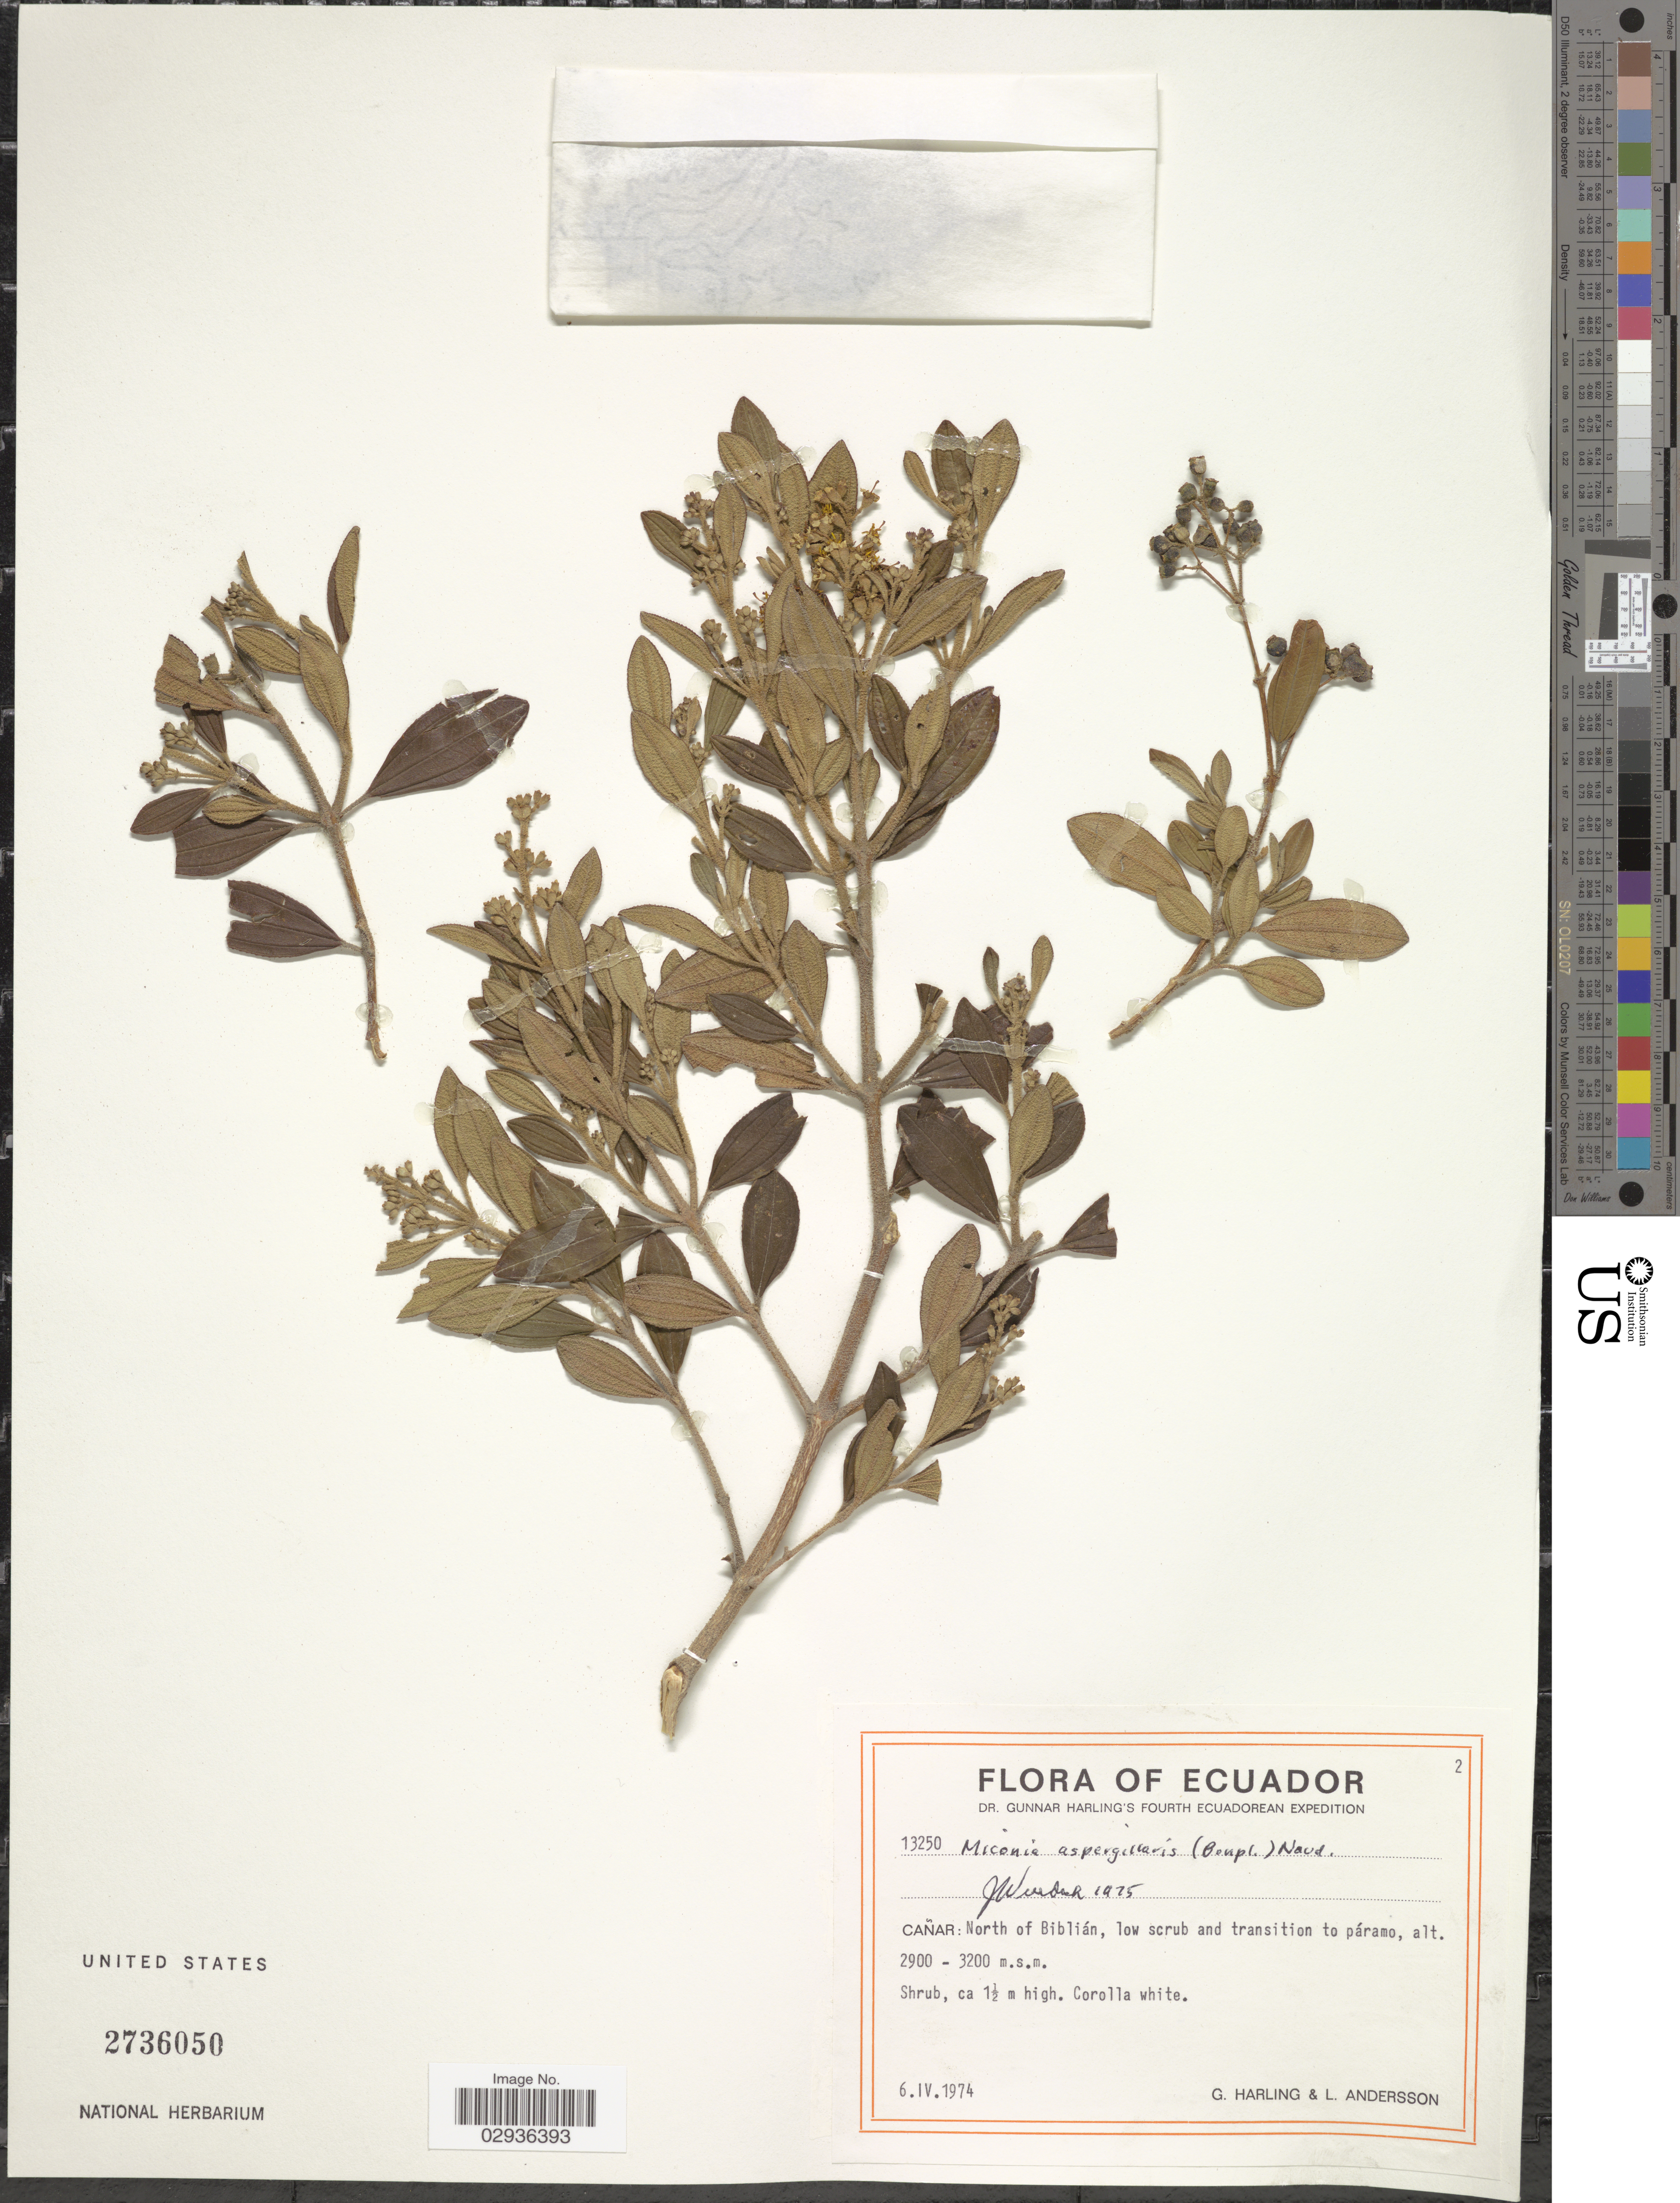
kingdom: Plantae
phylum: Tracheophyta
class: Magnoliopsida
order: Myrtales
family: Melastomataceae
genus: Miconia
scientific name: Miconia aspergillaris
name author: (Bonpl.) Naudin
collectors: G. Harling & L. Andersson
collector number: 13250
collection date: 1974-04-06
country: Ecuador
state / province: Cañar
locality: North of Biblián.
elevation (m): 2900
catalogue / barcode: US 2736050